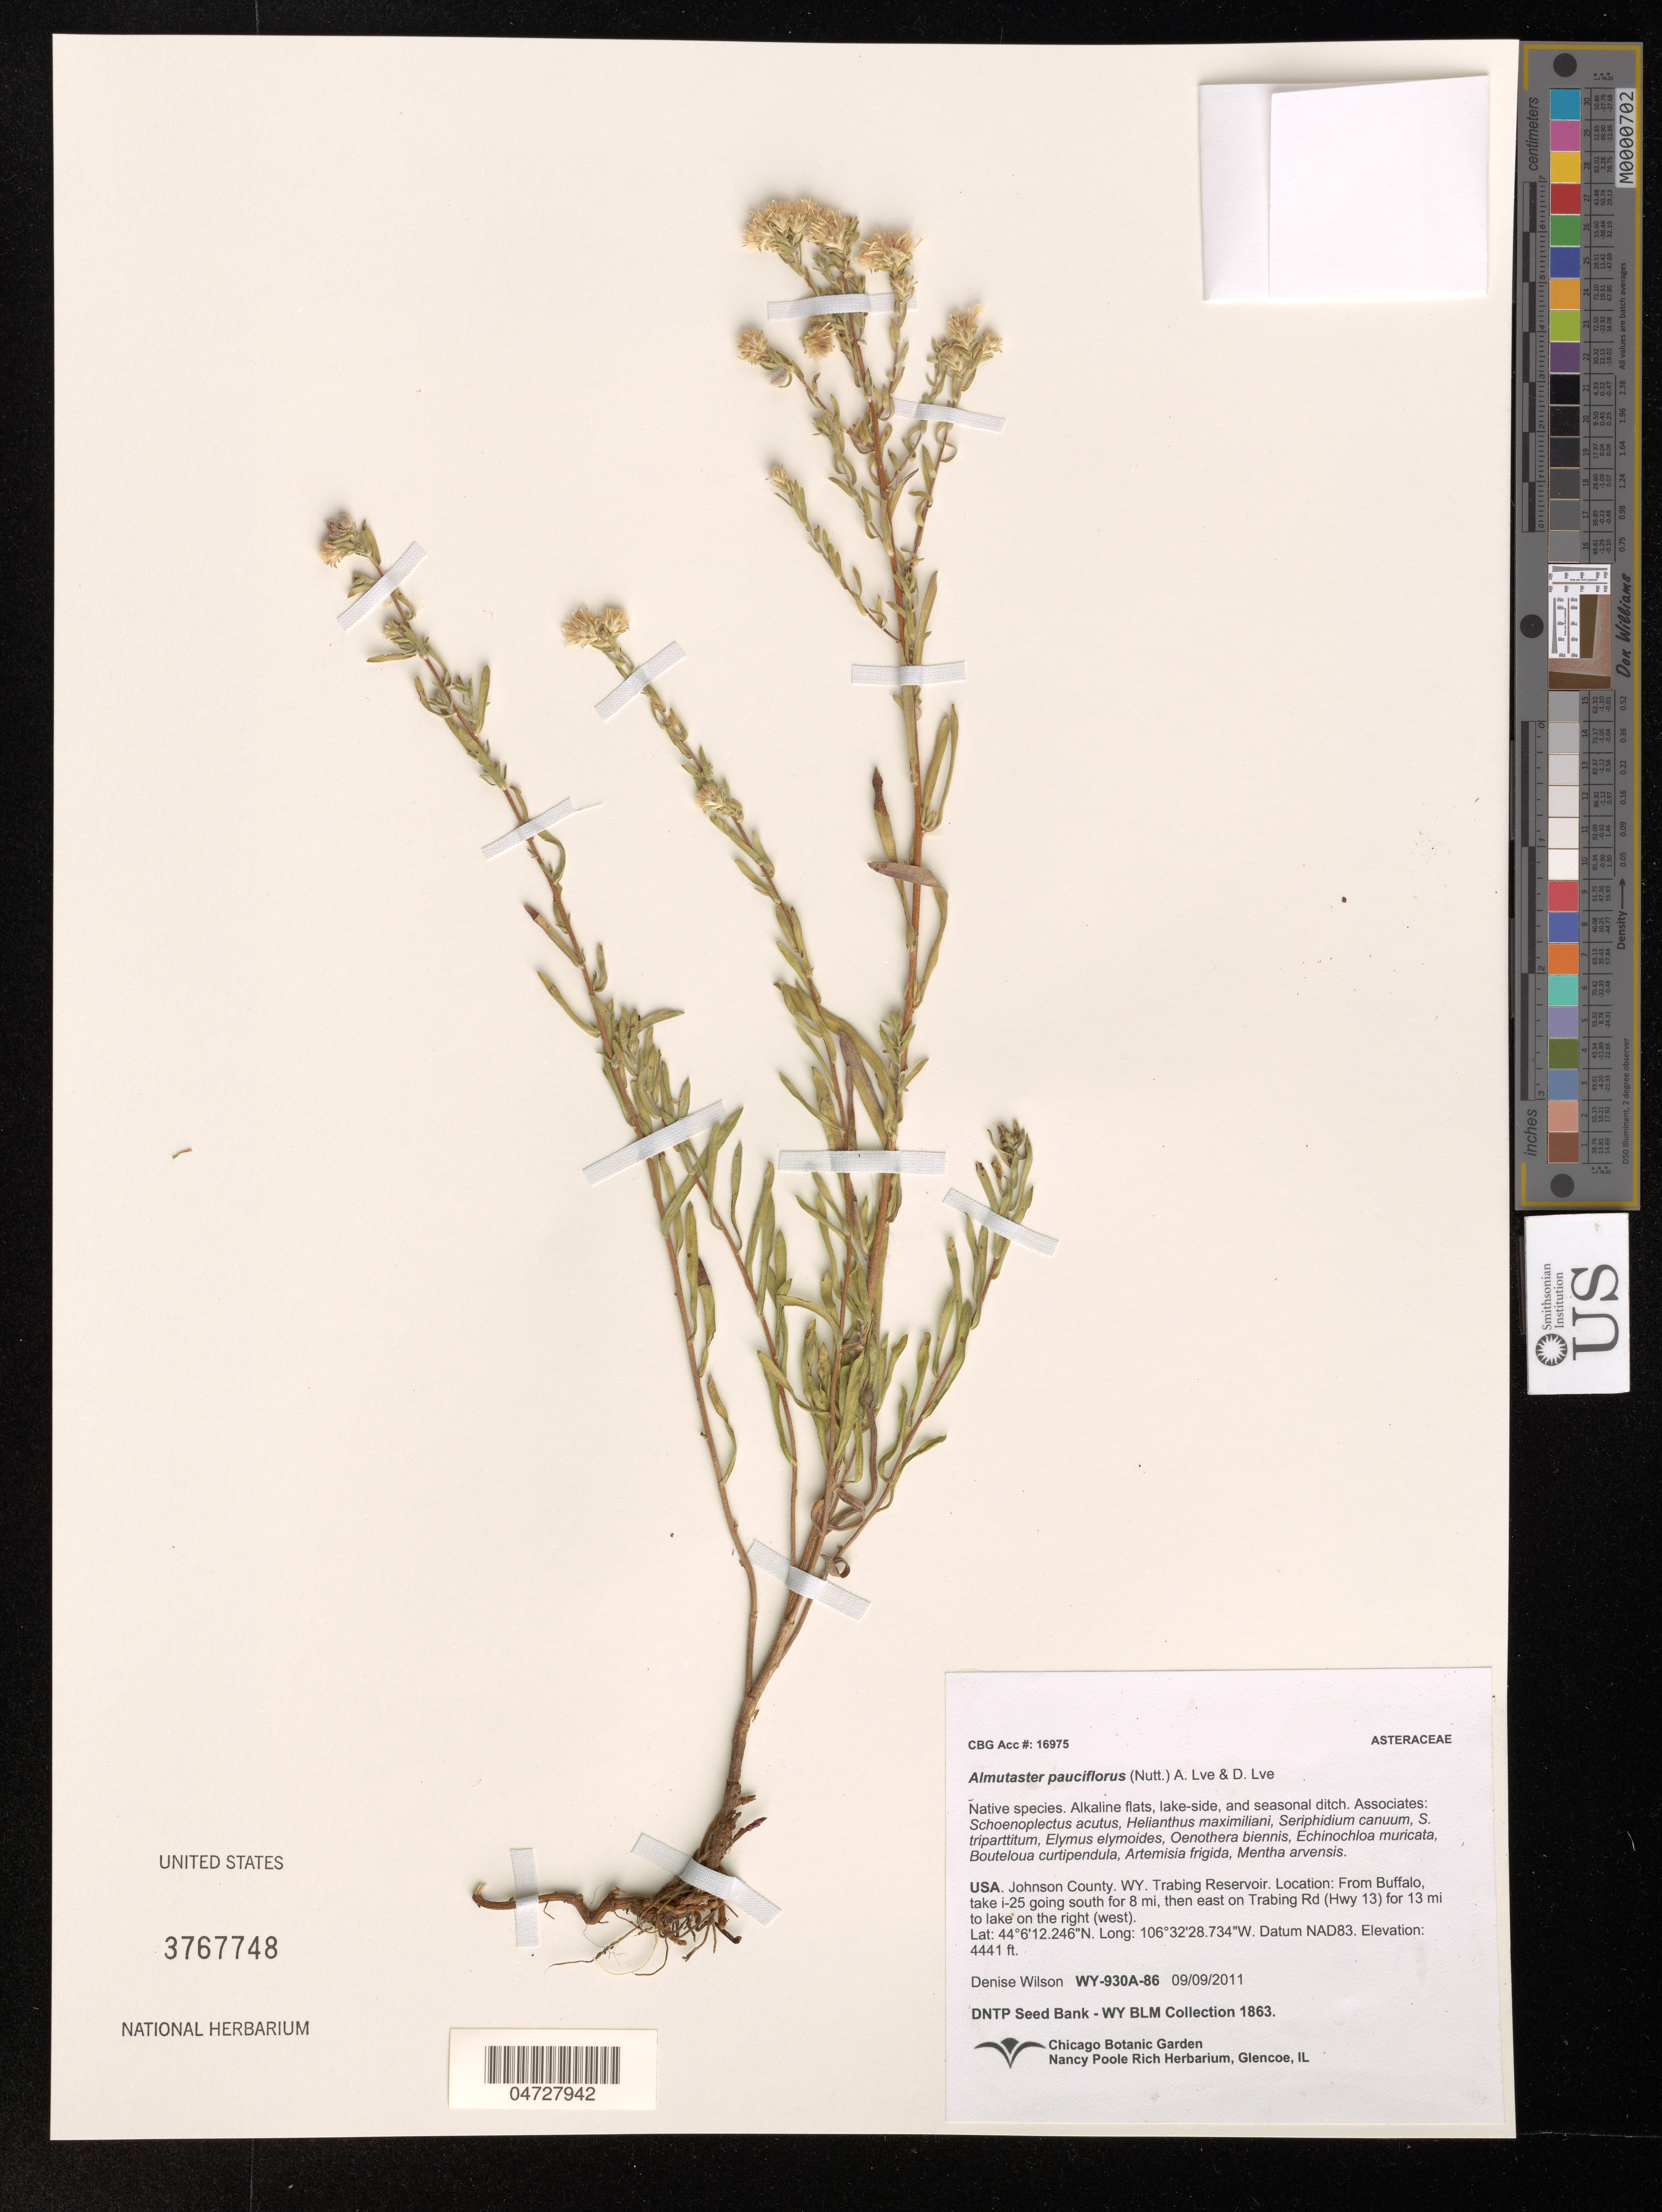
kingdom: Plantae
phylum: Tracheophyta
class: Magnoliopsida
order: Asterales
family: Asteraceae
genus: Almutaster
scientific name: Almutaster pauciflorus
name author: (Nutt.) Á. Löve & D. Löve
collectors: D. Wilson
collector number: WY-930A-86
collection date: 2011-09-09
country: United States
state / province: Wyoming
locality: Johnson County. WY. Buffalo, take i-25 going south for 8 mi, then east on Trabing Rd for 13 mi to lake on the right.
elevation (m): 1354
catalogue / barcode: US 3767748